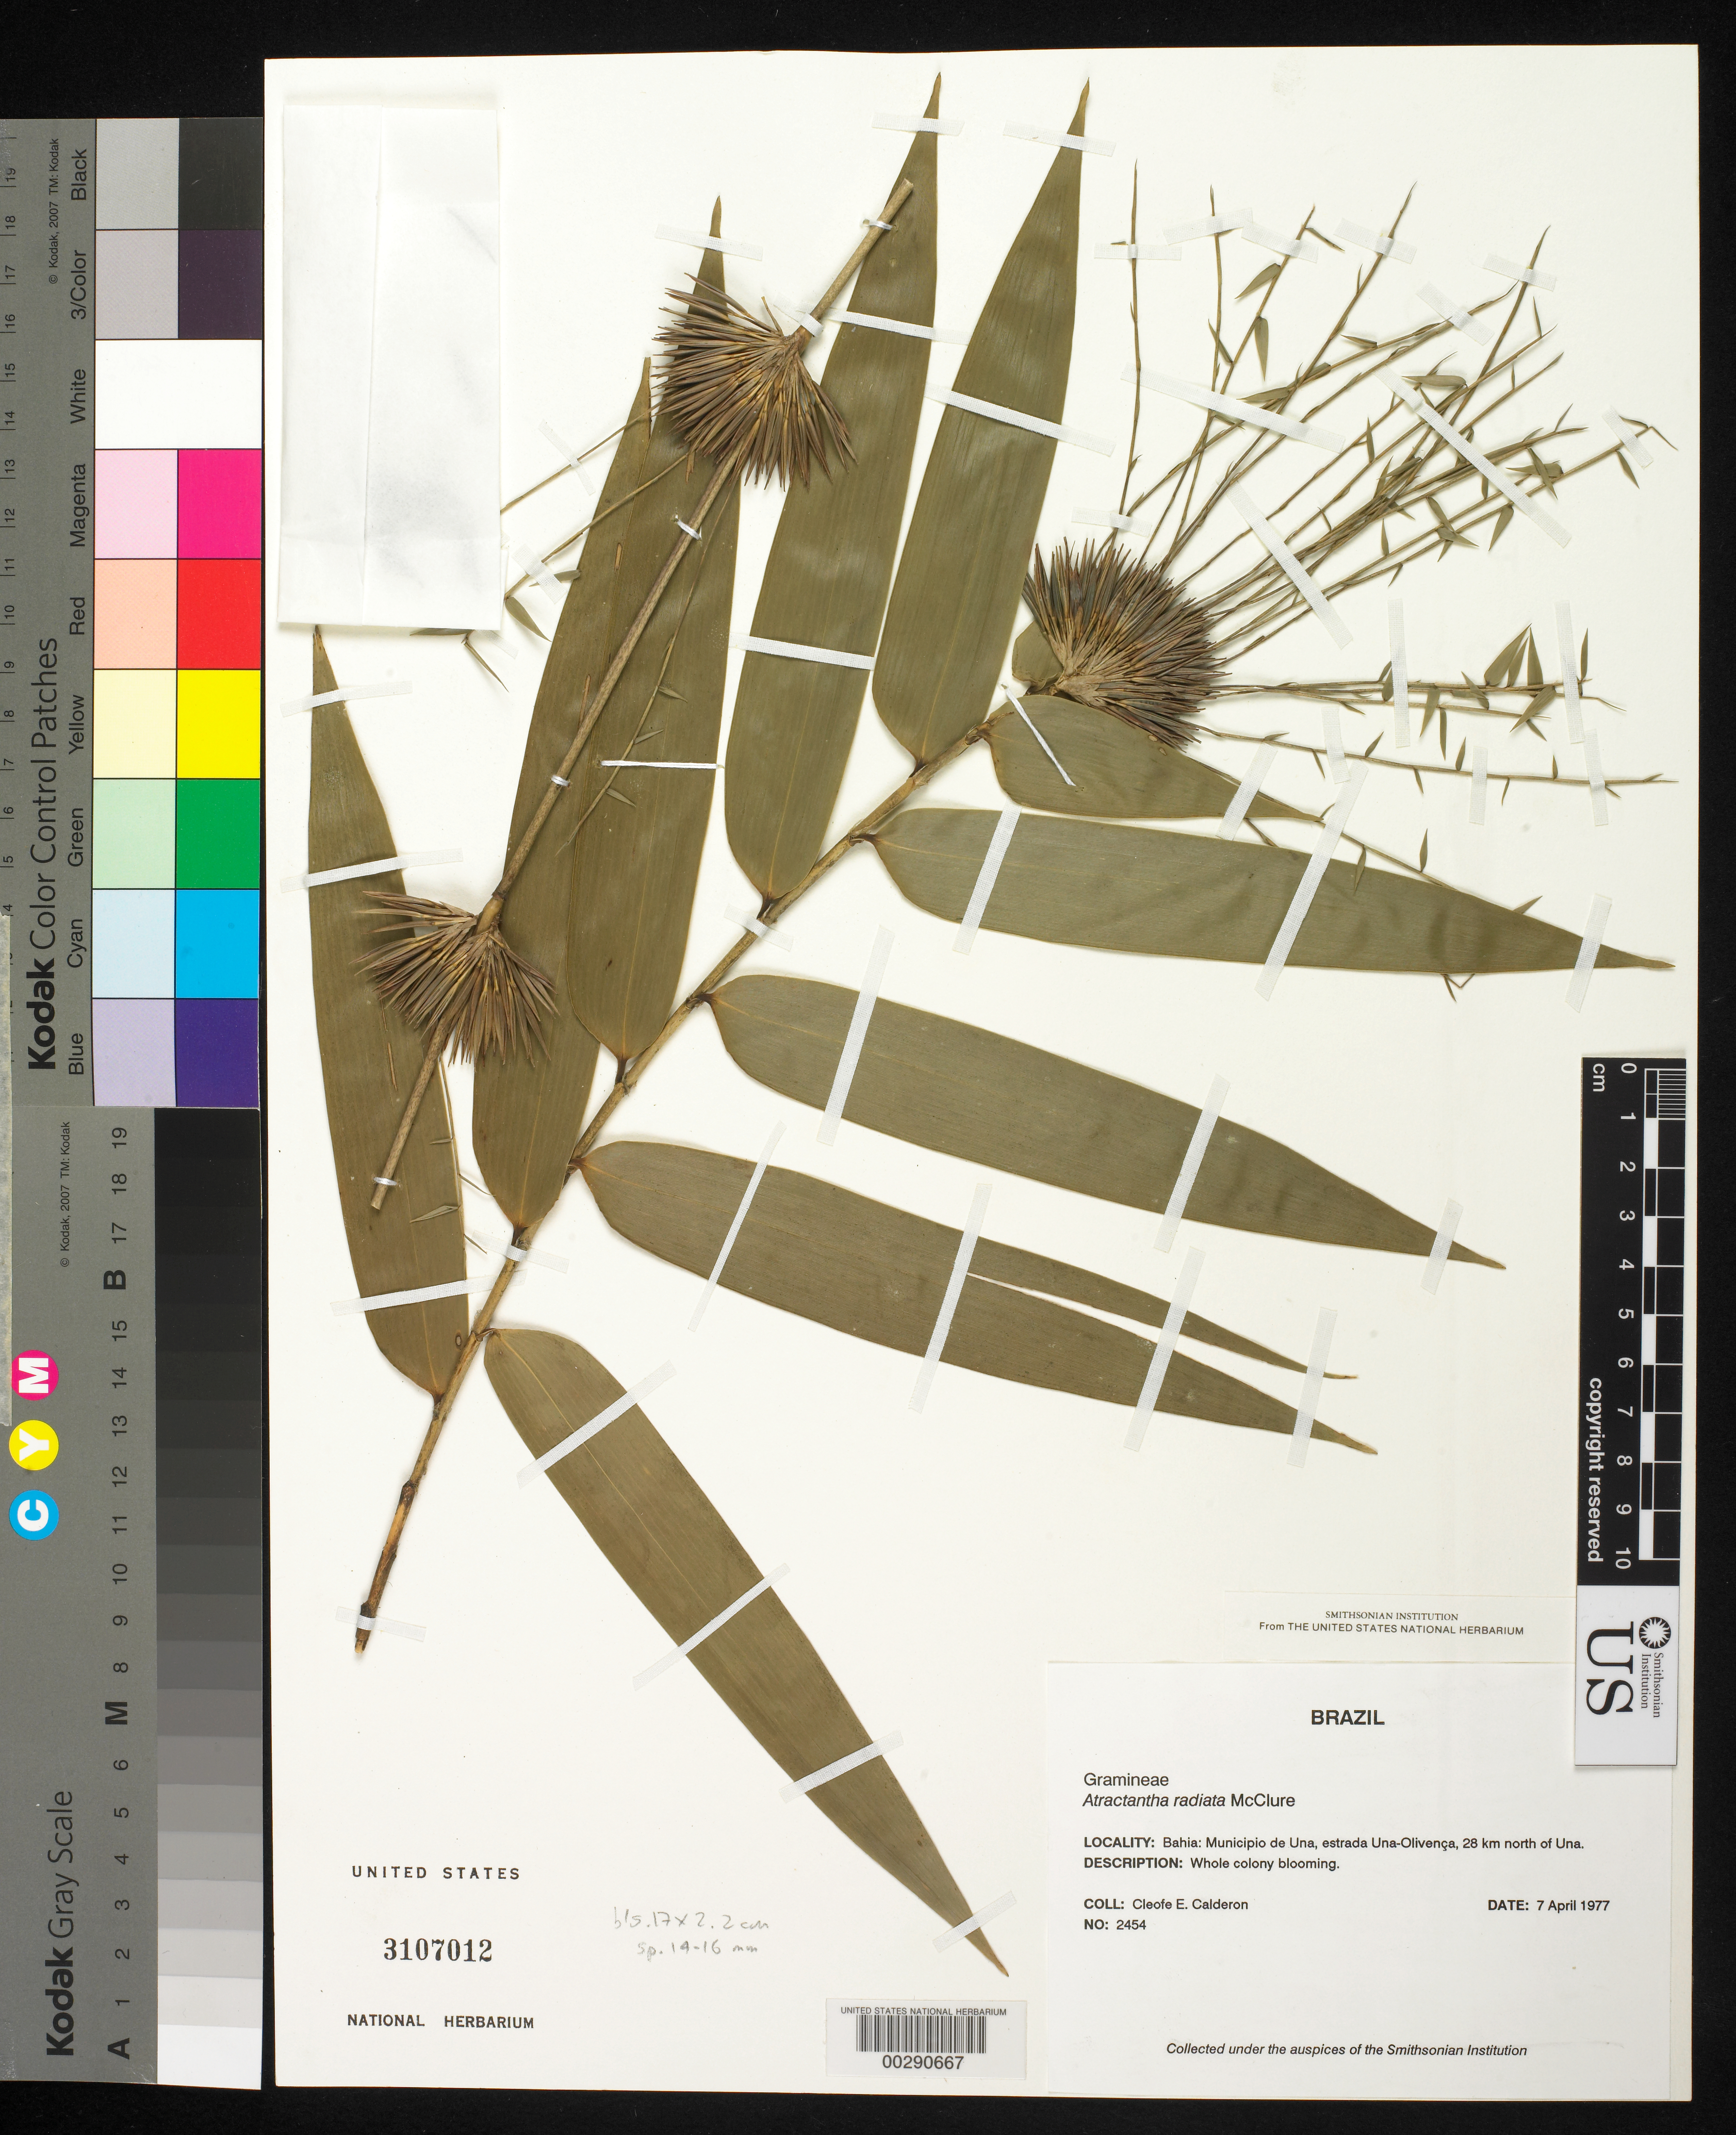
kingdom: Plantae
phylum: Tracheophyta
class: Liliopsida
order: Poales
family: Poaceae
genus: Atractantha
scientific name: Atractantha radiata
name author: McClure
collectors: C. E. Calderón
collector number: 2454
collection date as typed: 07 Apr 1977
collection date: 1977-04-07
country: Brazil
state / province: Bahia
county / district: Una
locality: Road una-olivenca, 28 km n of una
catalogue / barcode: US 3107012